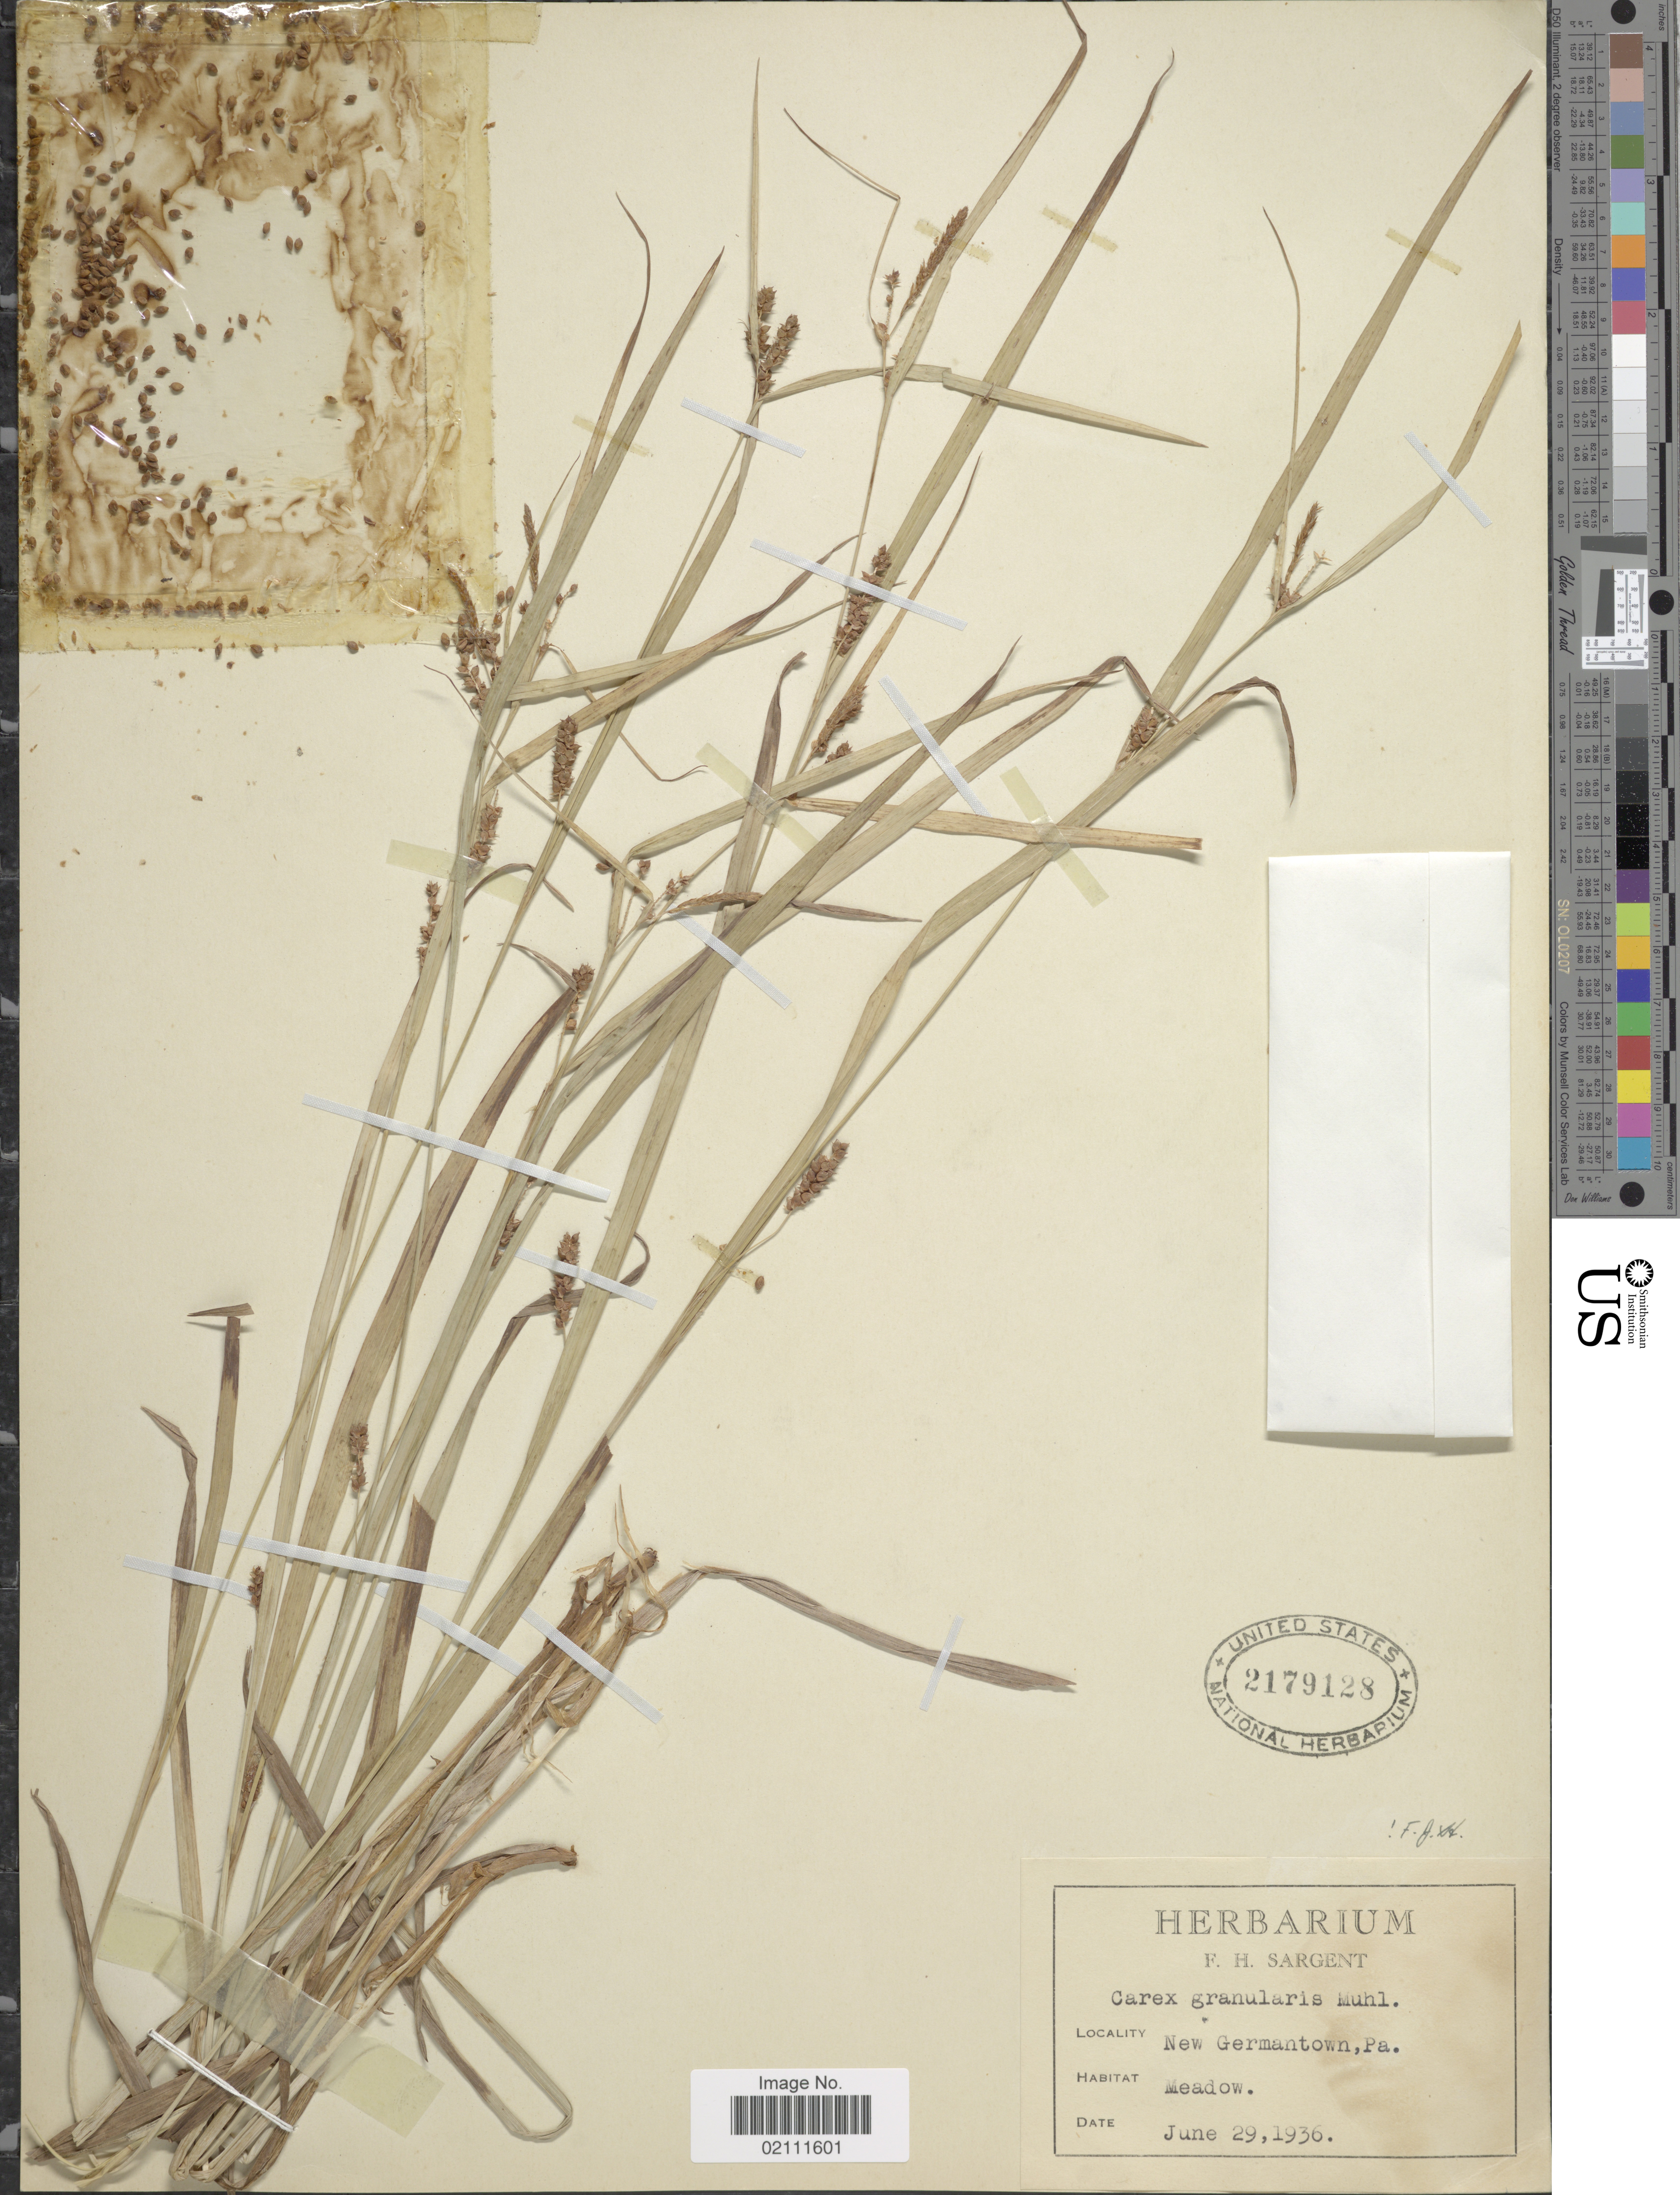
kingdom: Plantae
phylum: Tracheophyta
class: Liliopsida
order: Poales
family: Cyperaceae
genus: Carex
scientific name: Carex granularis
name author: Muhl. ex Willd.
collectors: F. H. Sargent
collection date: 1936-06-29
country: United States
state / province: Pennsylvania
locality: New Germantown, Meadow.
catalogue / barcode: US 2179128